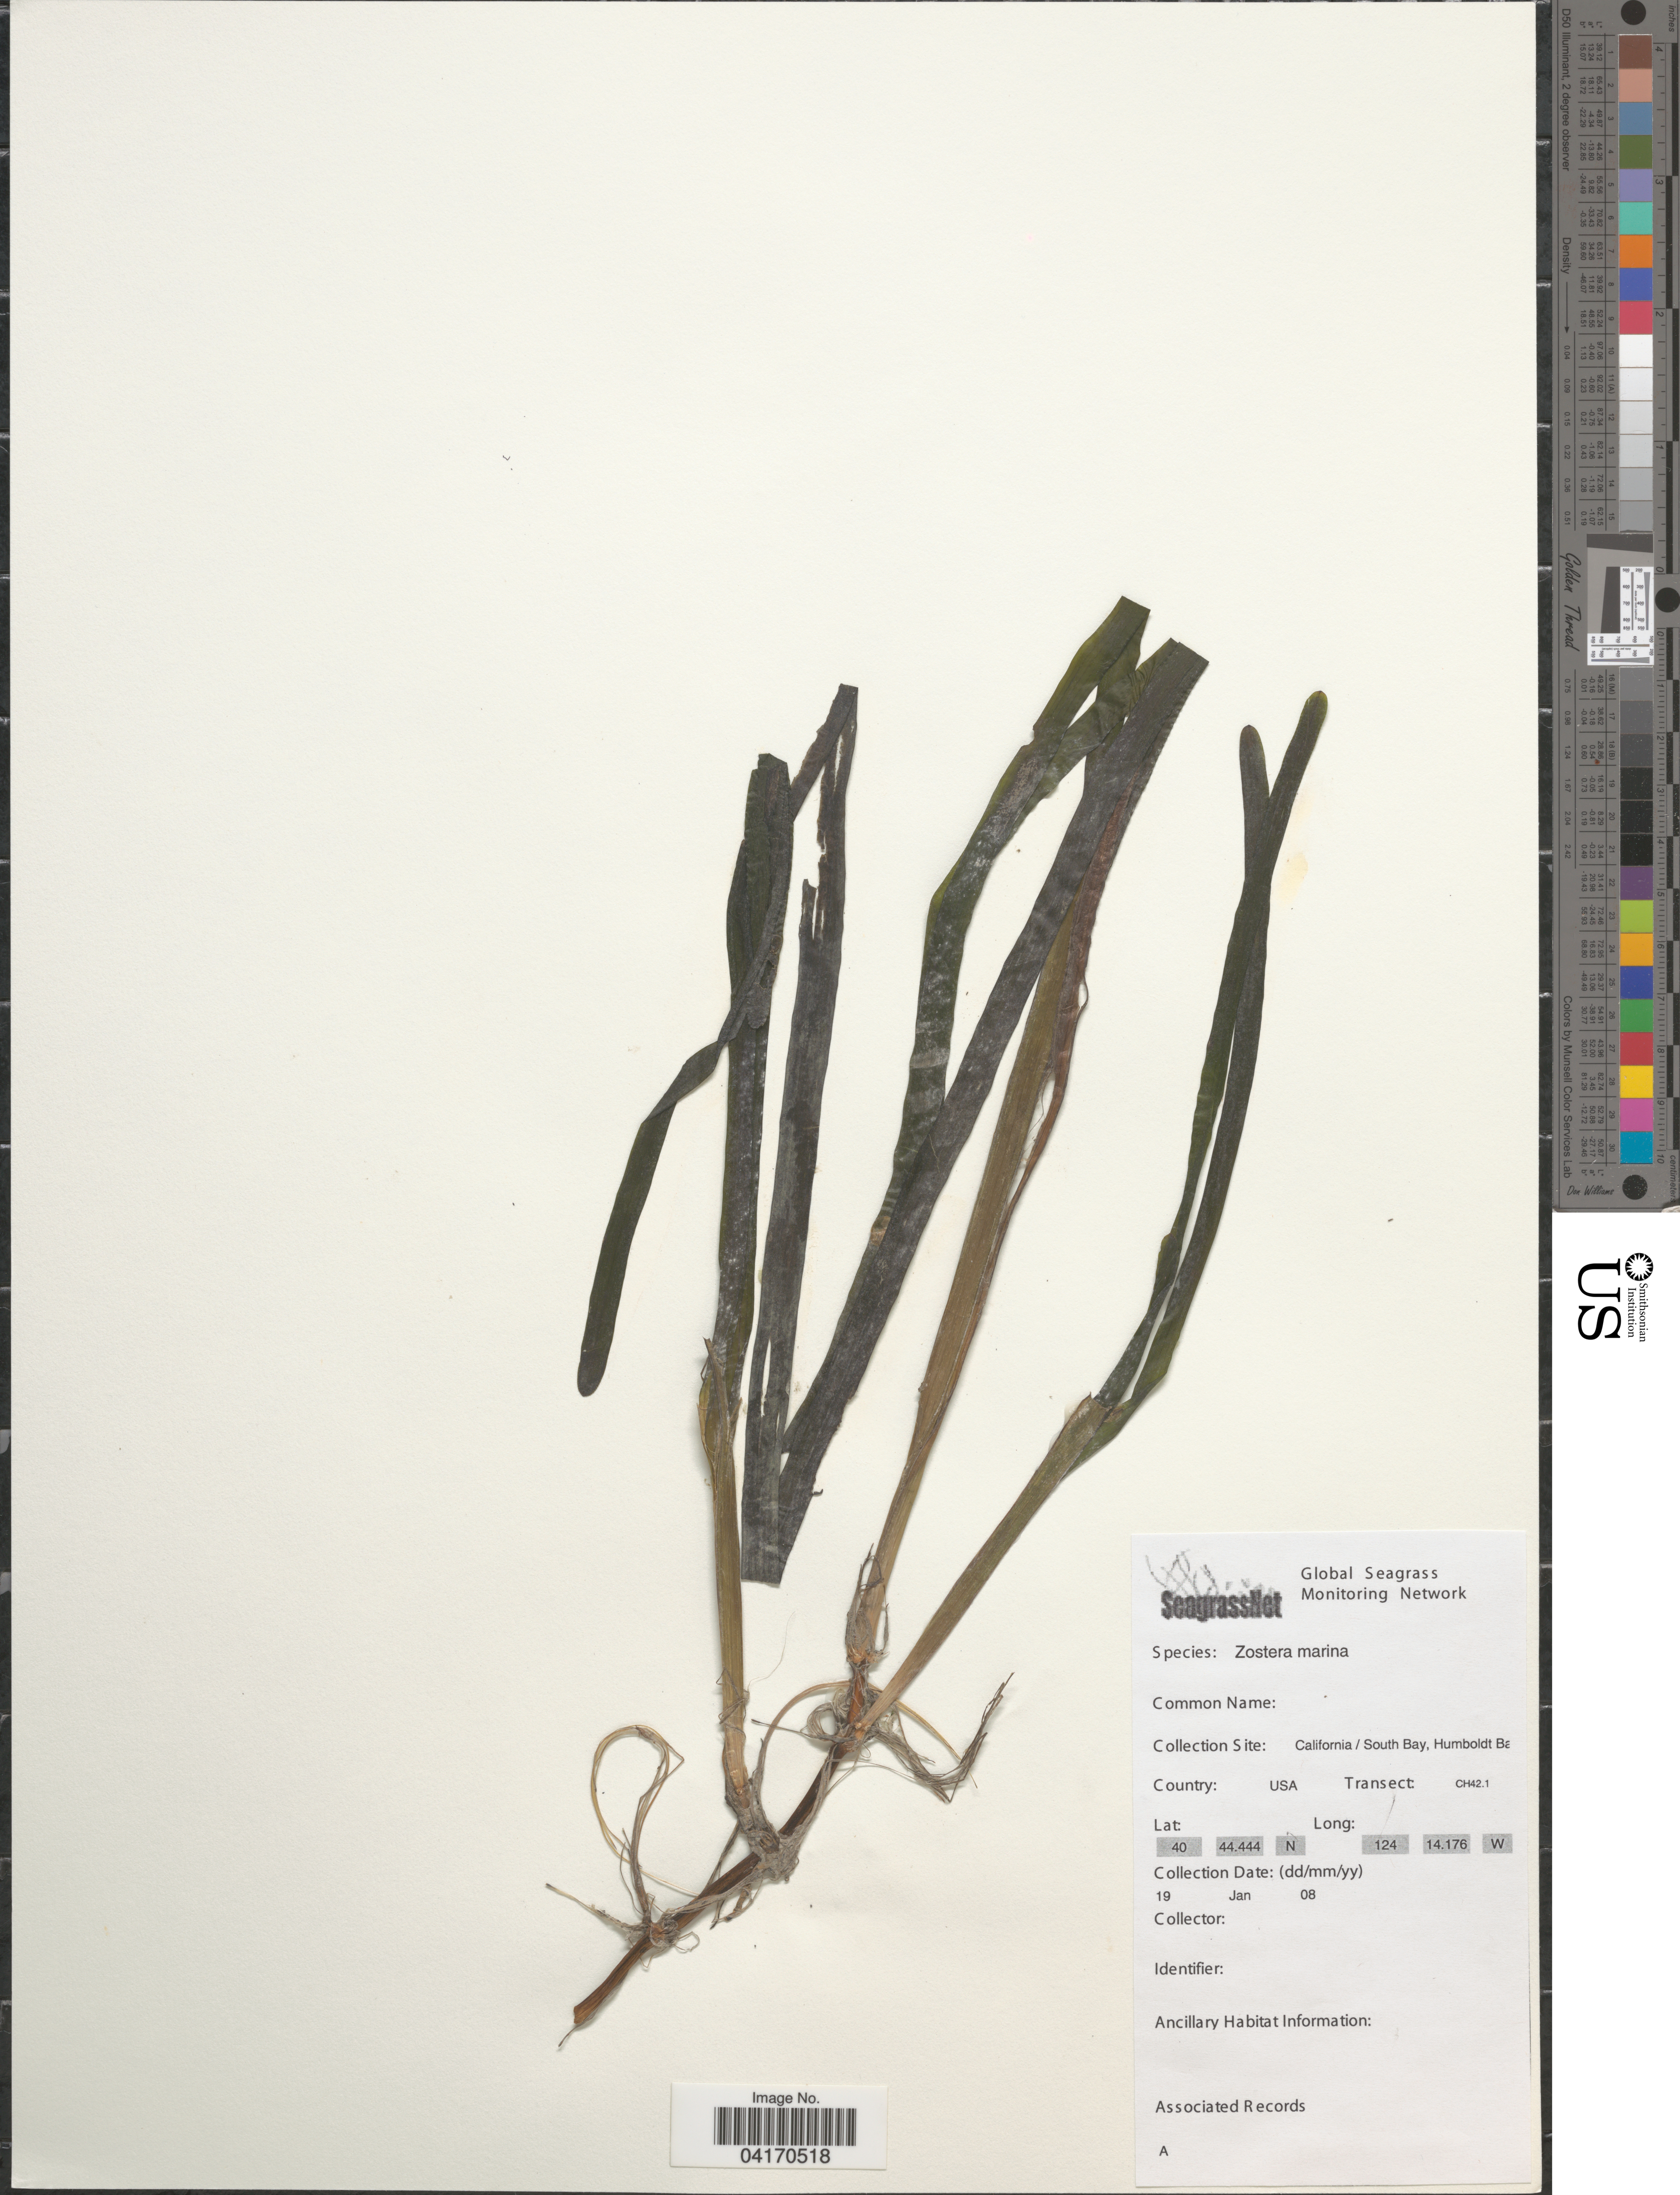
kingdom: Plantae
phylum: Tracheophyta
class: Liliopsida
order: Alismatales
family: Zosteraceae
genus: Zostera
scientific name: Zostera marina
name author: L.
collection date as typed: Transcribed d/m/y: 19/1/8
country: United States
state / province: California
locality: Collection Site: California / South Bay, Humboldt Ba. Transect: CH42.1.